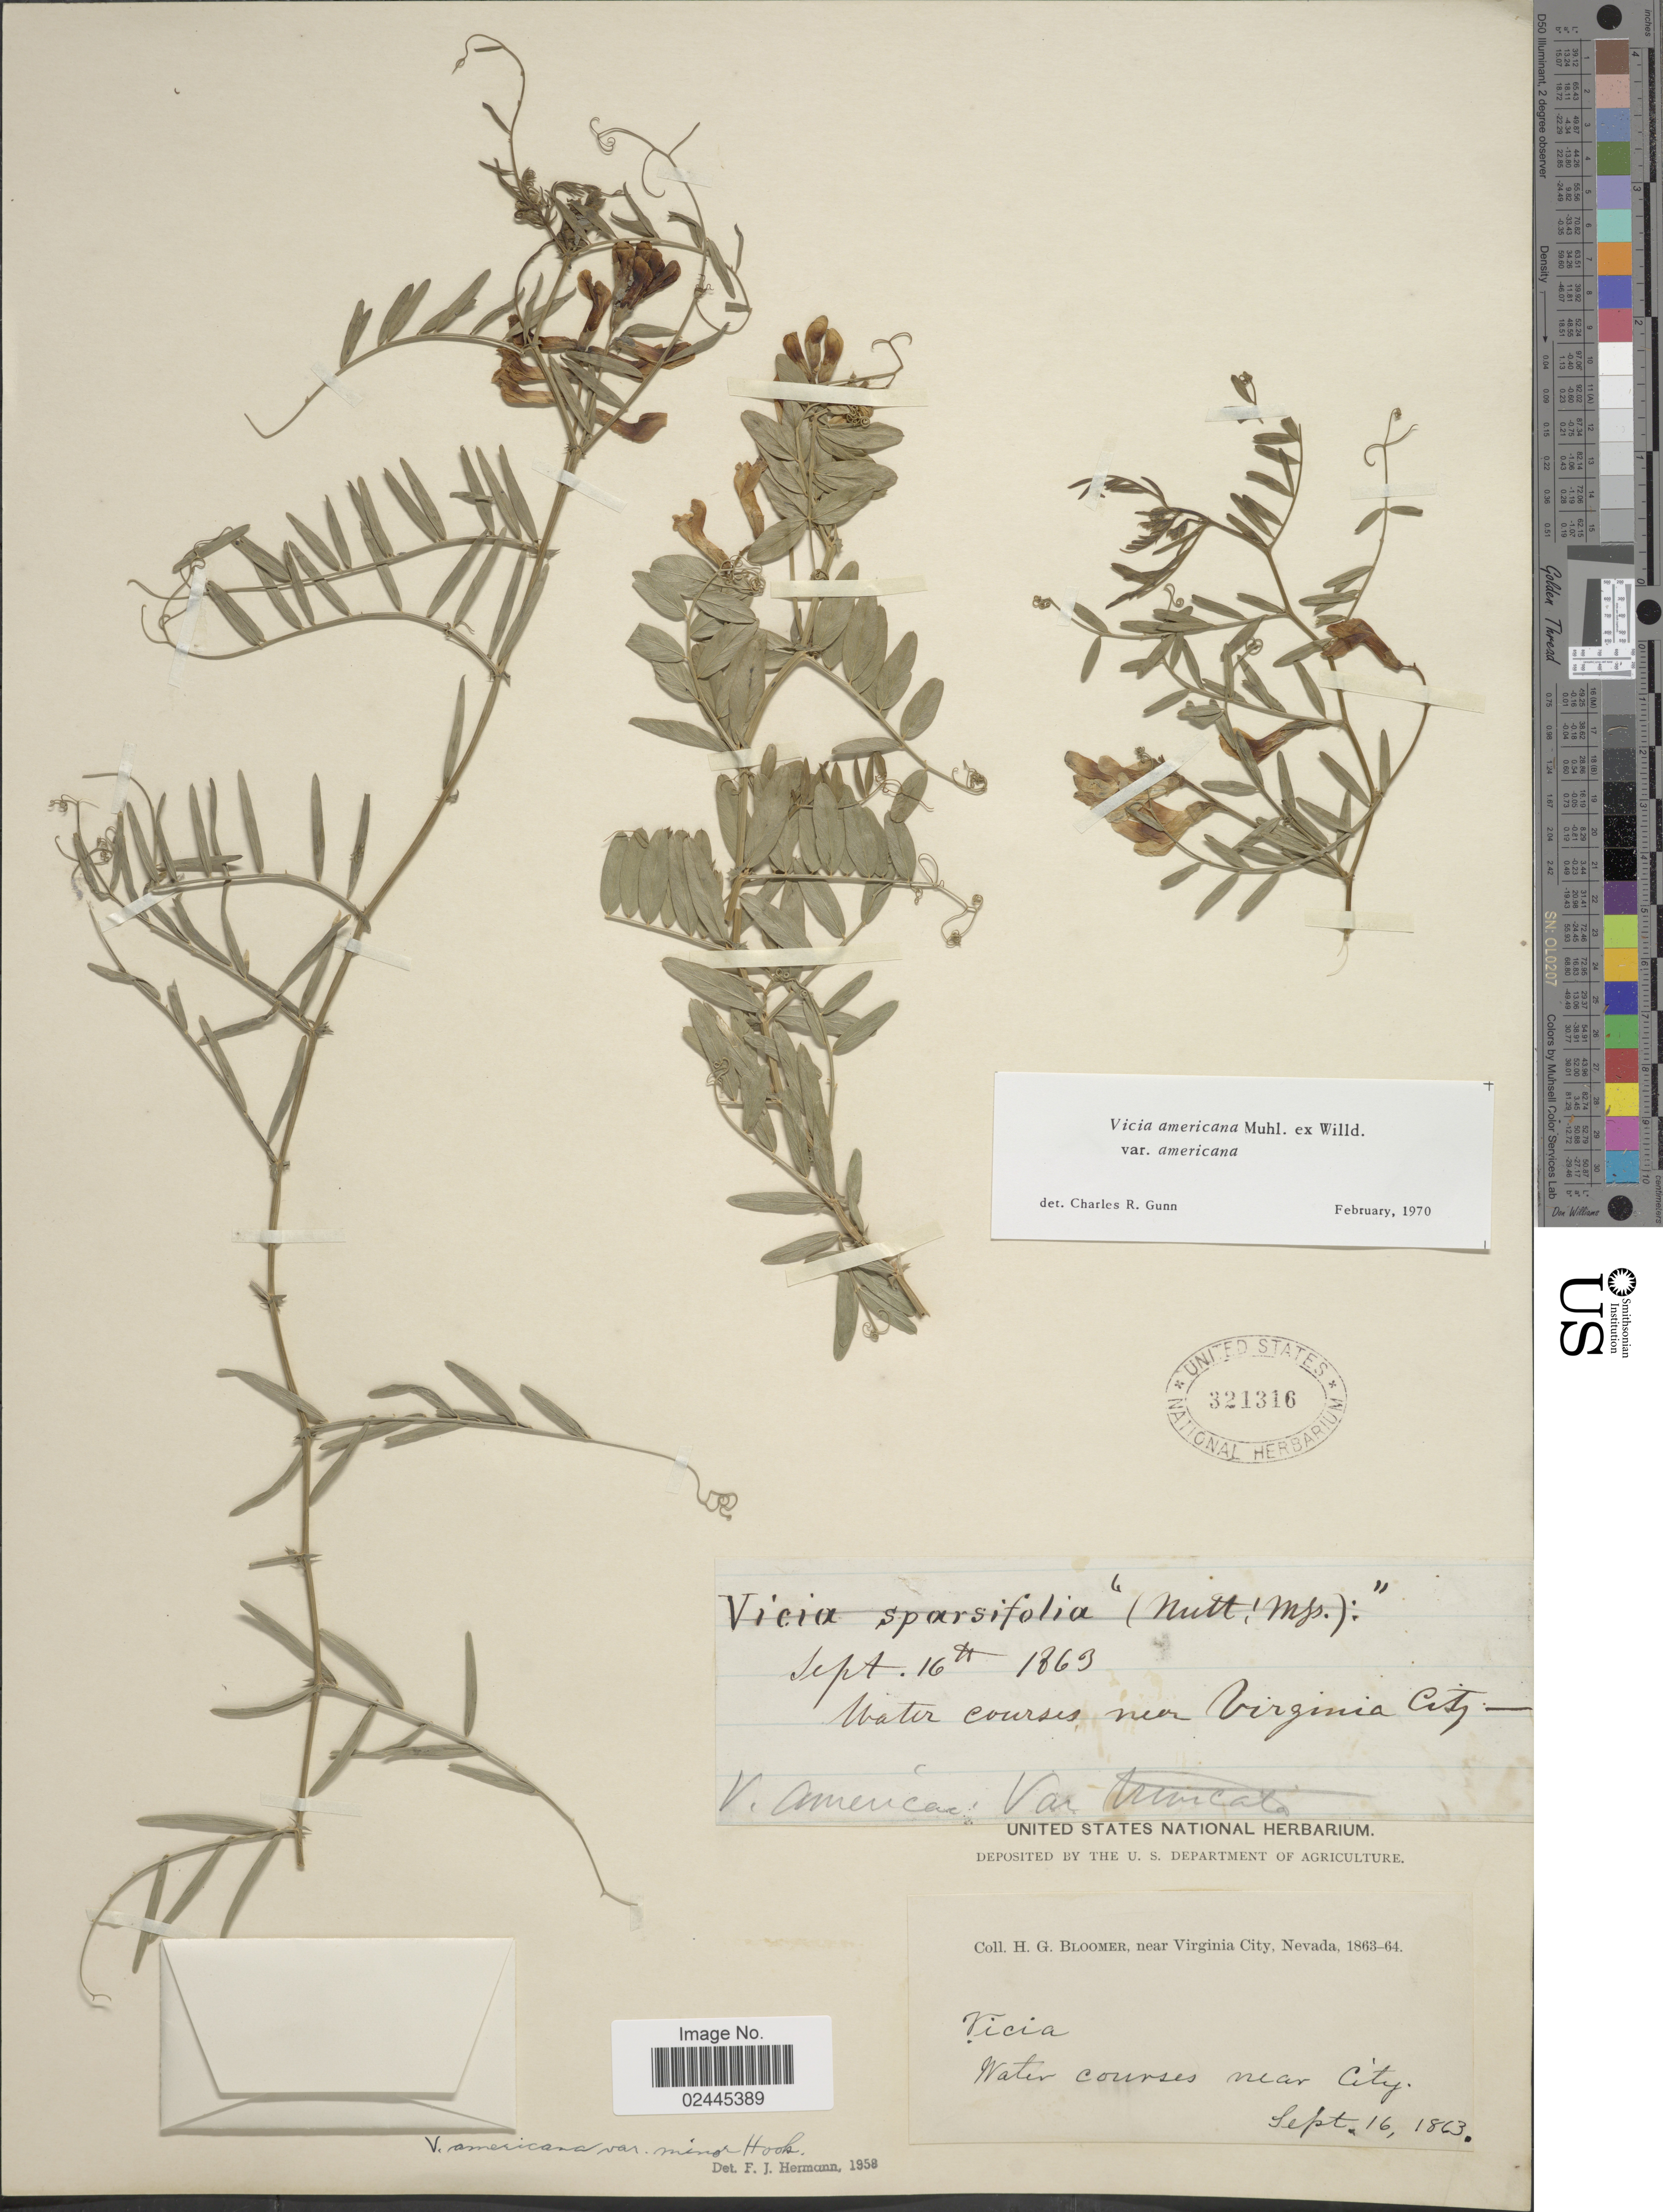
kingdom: Plantae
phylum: Tracheophyta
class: Magnoliopsida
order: Fabales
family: Fabaceae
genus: Vicia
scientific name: Vicia americana var. americana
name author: Muhl. ex Willd.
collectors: H. Bloomer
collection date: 1863-09-16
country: United States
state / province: Nevada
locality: Near Virginia City, Nevada. Water courses near City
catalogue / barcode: US 321316